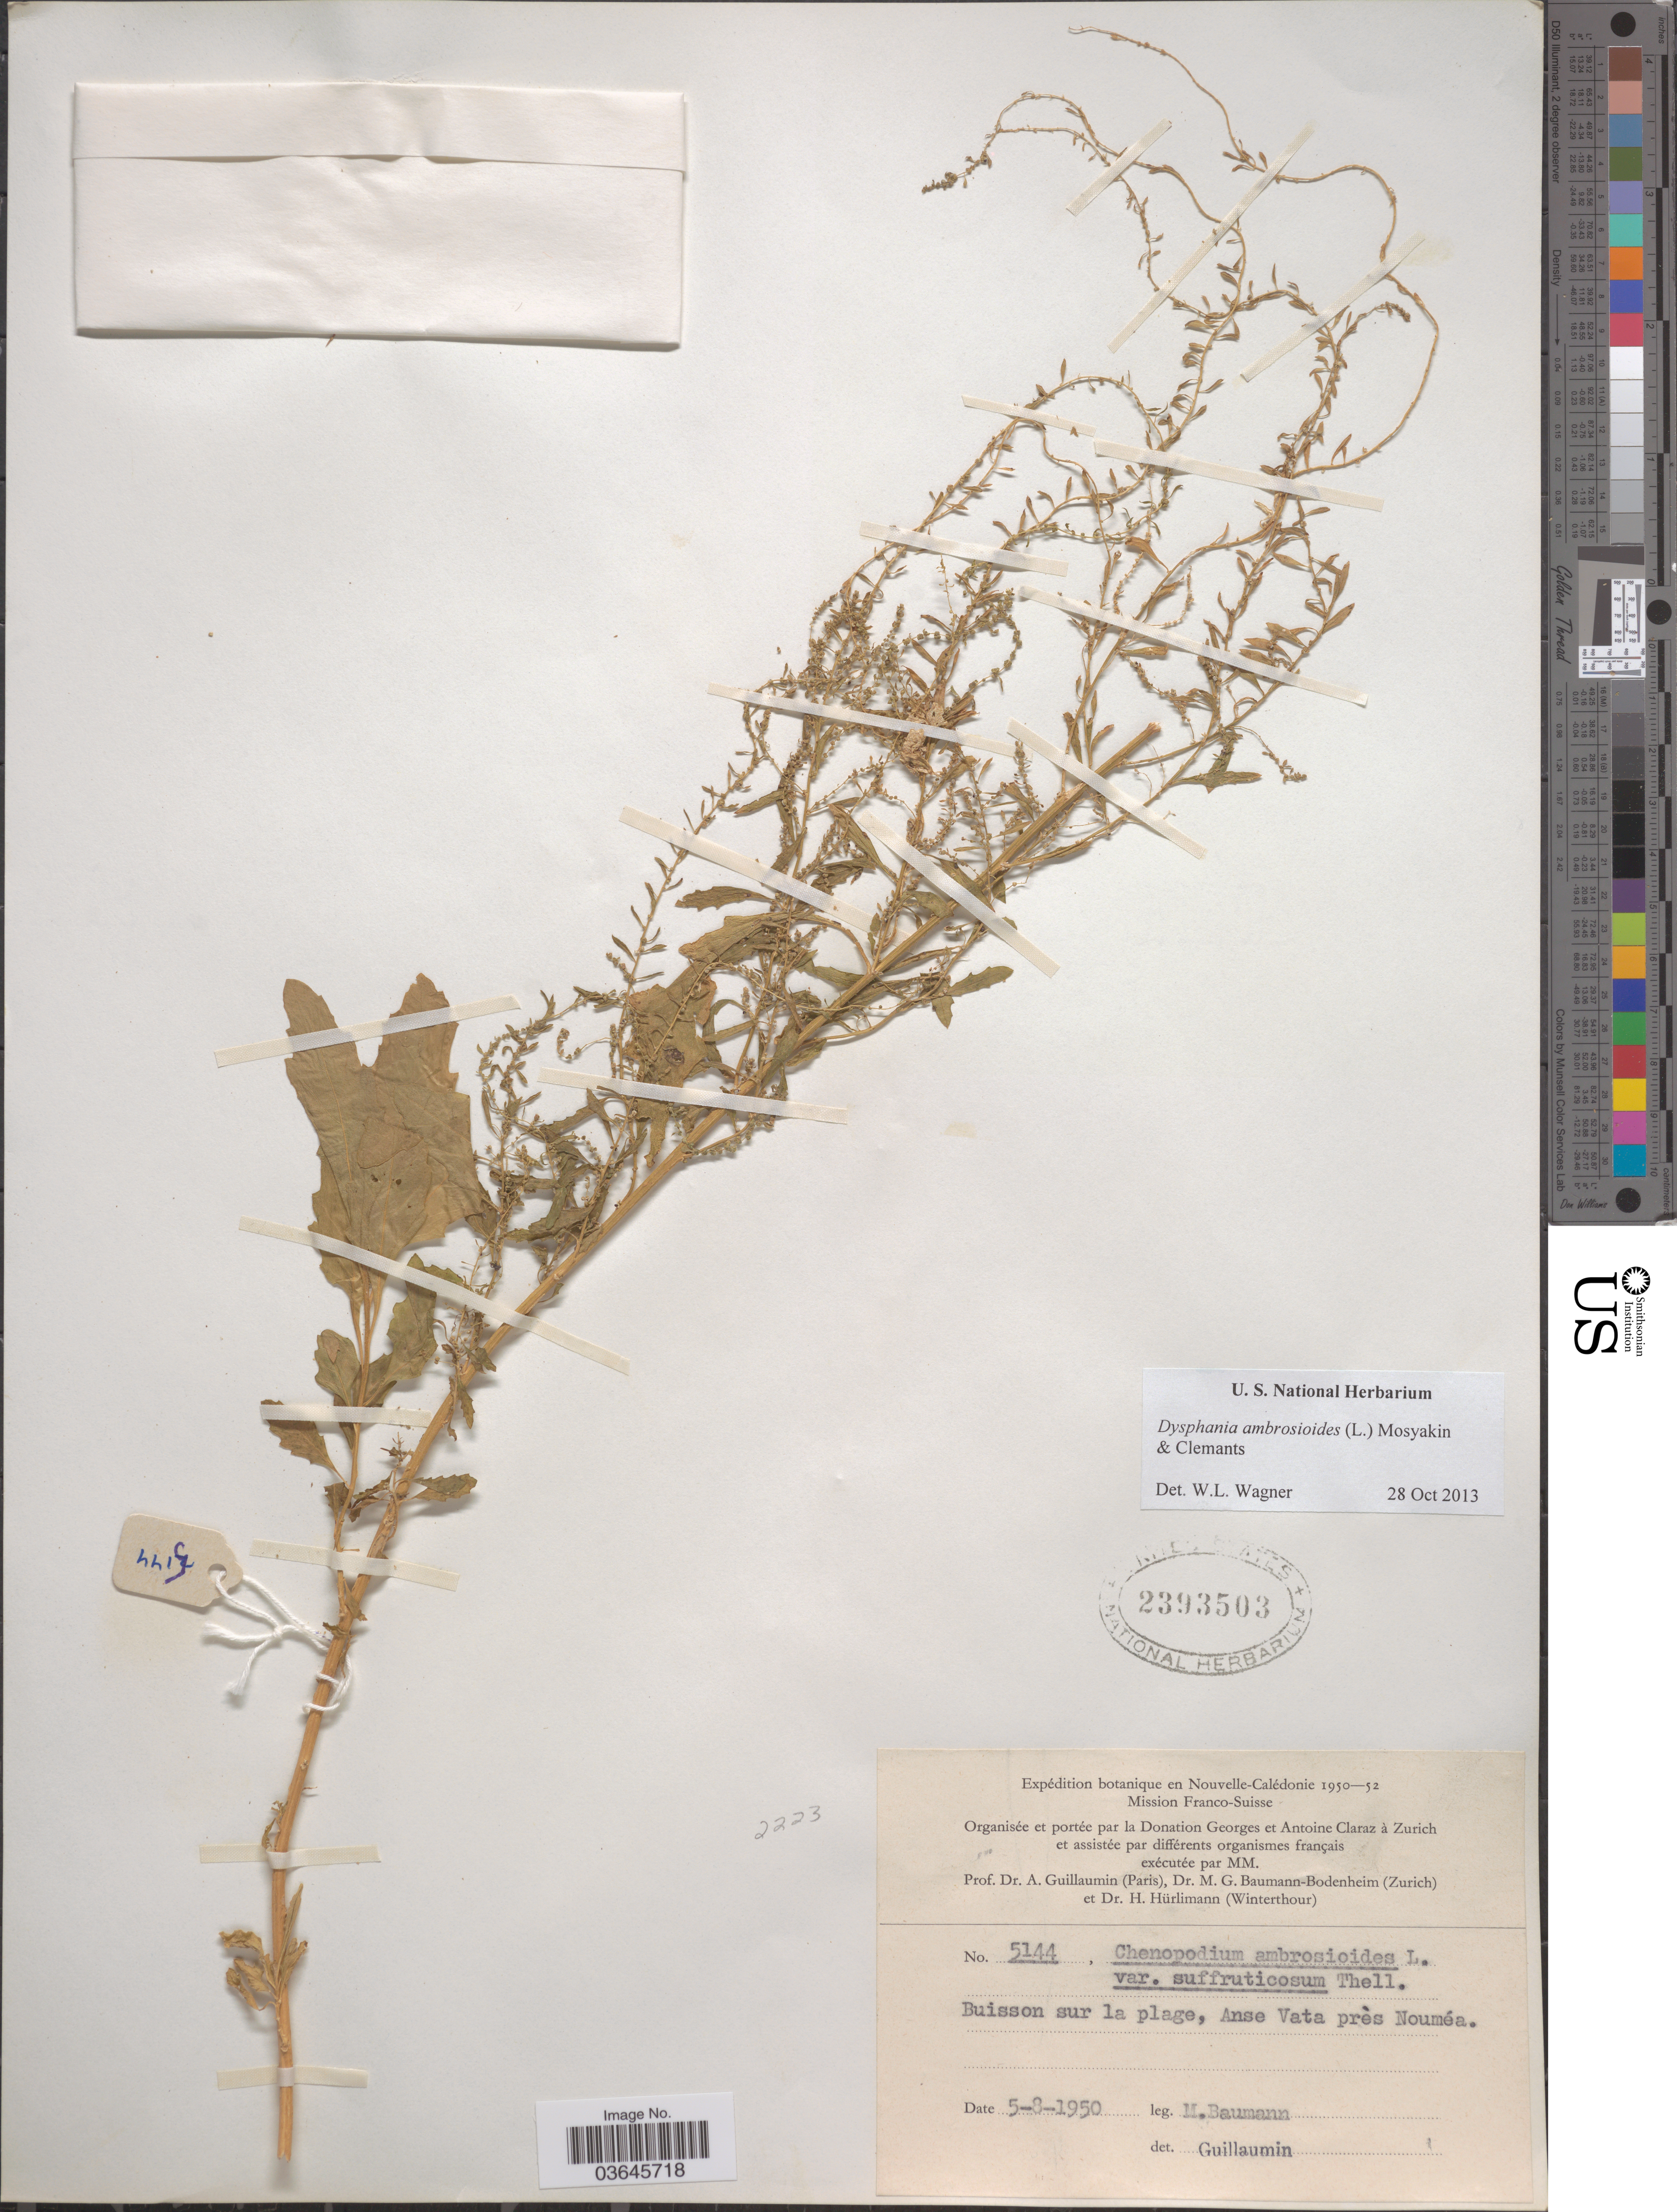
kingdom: Plantae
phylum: Tracheophyta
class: Magnoliopsida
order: Caryophyllales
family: Amaranthaceae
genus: Dysphania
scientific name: Dysphania ambrosioides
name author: (L.) Mosyakin & Clemants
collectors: M. G. Baumann-Bodenheim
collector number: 5144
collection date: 1950-08-05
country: New Caledonia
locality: Nouvelle-Calédonie. Buisson sur la plage, Anse Vata près Nouméa.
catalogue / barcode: US 2393503